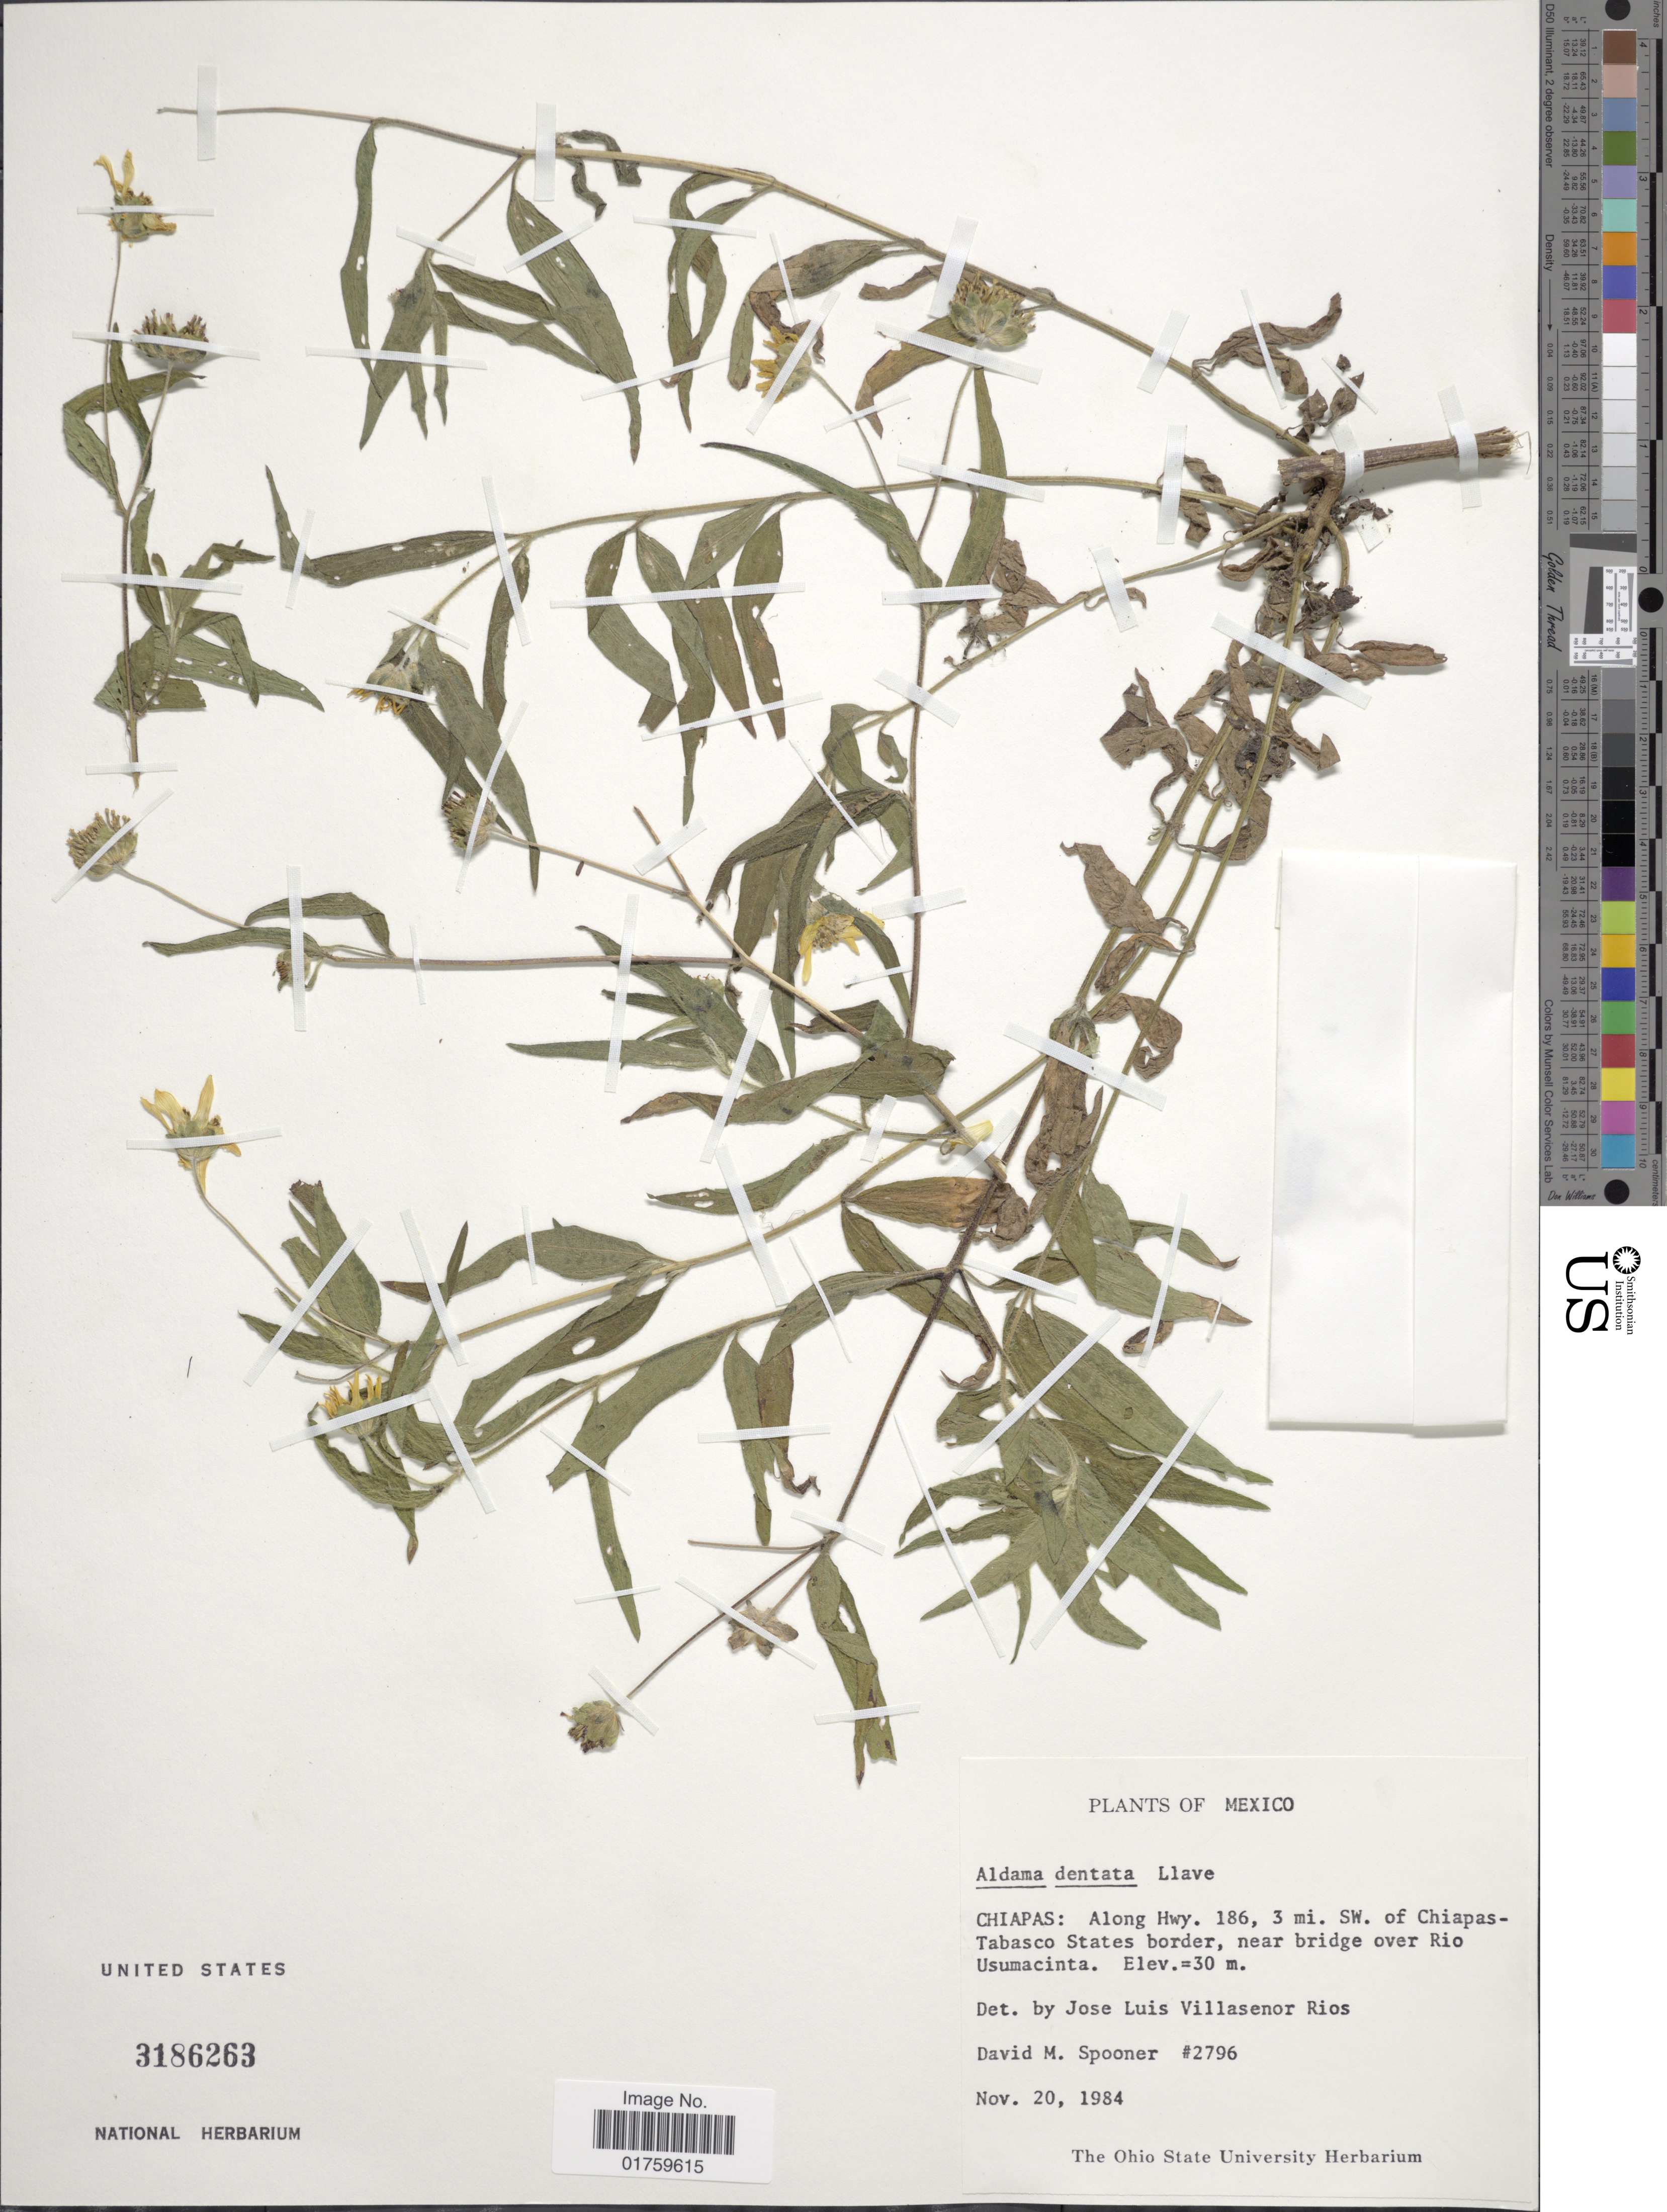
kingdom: Plantae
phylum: Tracheophyta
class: Magnoliopsida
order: Asterales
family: Asteraceae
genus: Aldama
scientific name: Aldama dentata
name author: La Llave ex La Llave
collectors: D. Spooner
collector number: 2796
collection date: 1984-11-20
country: Mexico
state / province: Chiapas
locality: Along Hwy. 186, 3 mi. SW. of Chiapas-Tabasco State border, near bridge over Rio Usumacinta.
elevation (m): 30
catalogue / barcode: US 3186263